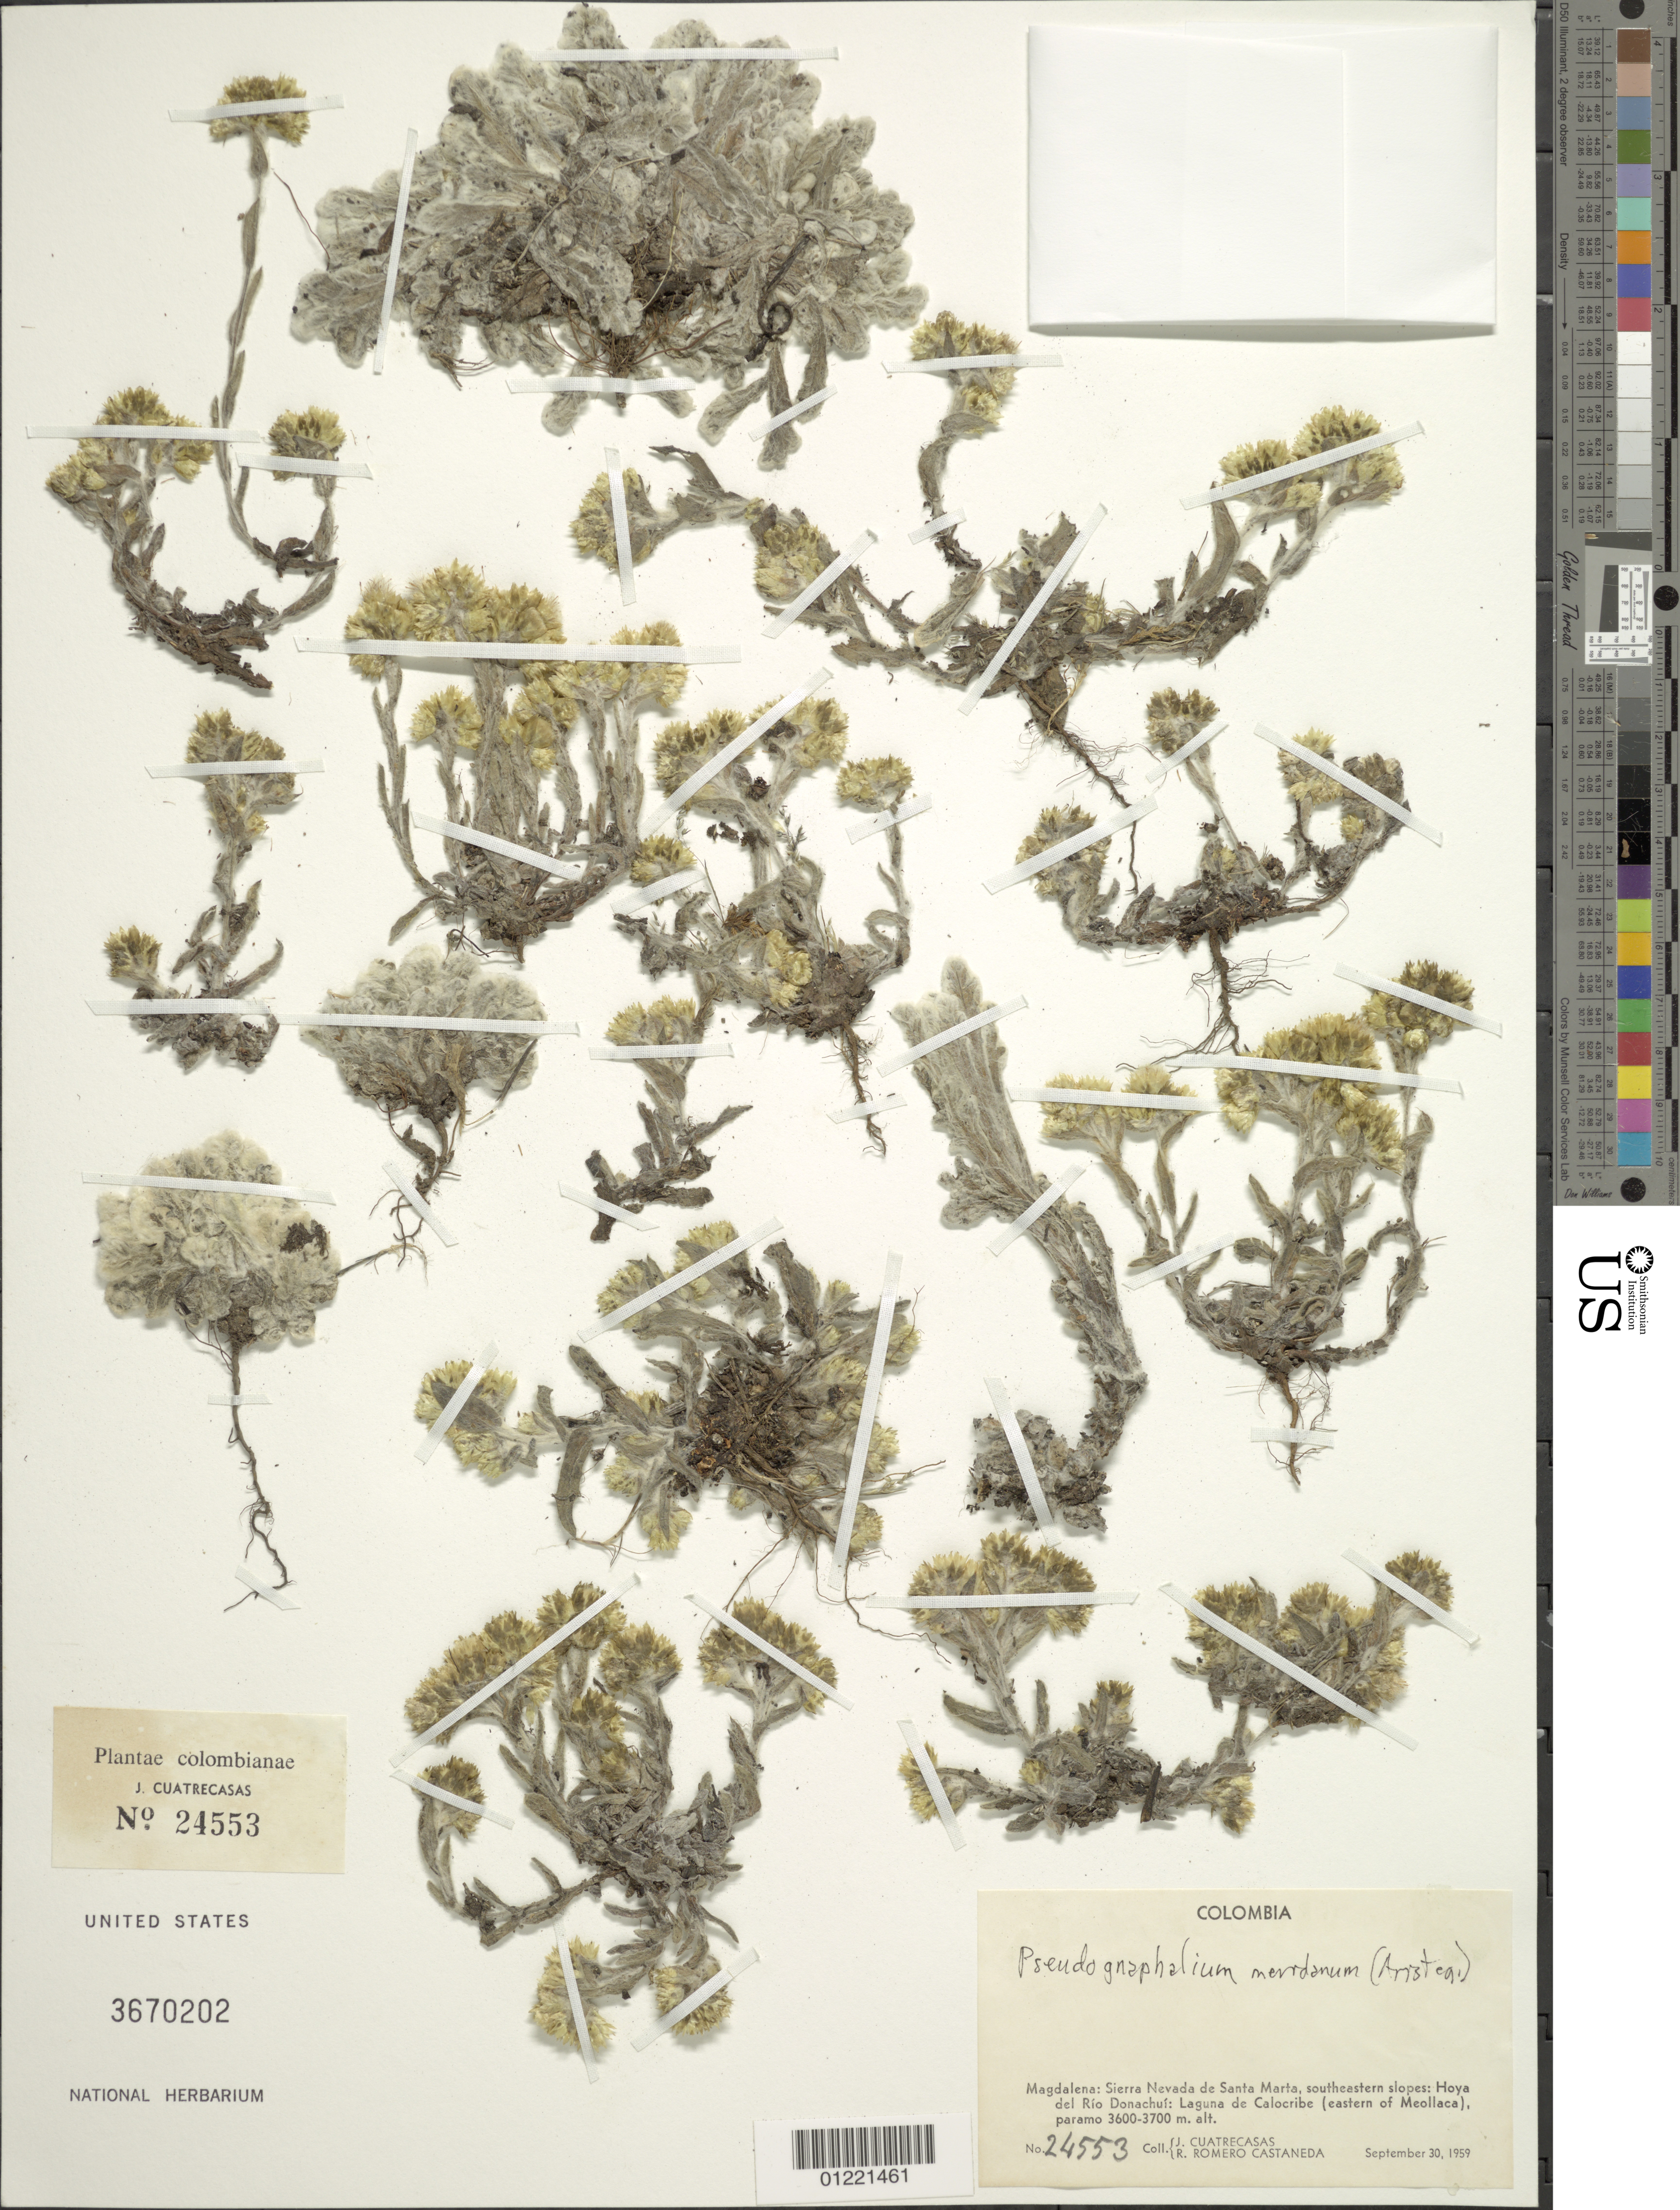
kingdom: Plantae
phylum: Tracheophyta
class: Magnoliopsida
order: Asterales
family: Asteraceae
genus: Gnaphalium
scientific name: Gnaphalium meridanum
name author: Aristeg.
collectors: J. Cuatrecasas & R. Romero Castañeda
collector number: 24553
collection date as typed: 30 Sep 1959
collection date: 1959-09-30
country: Colombia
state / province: Magdalena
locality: Sierra Nevada de Santa Marta, southeastern slopes: Hoya del Río Donachuí: Laguna de Calocribe (eastern of Meollaca).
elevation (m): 3600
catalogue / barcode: US 3670202